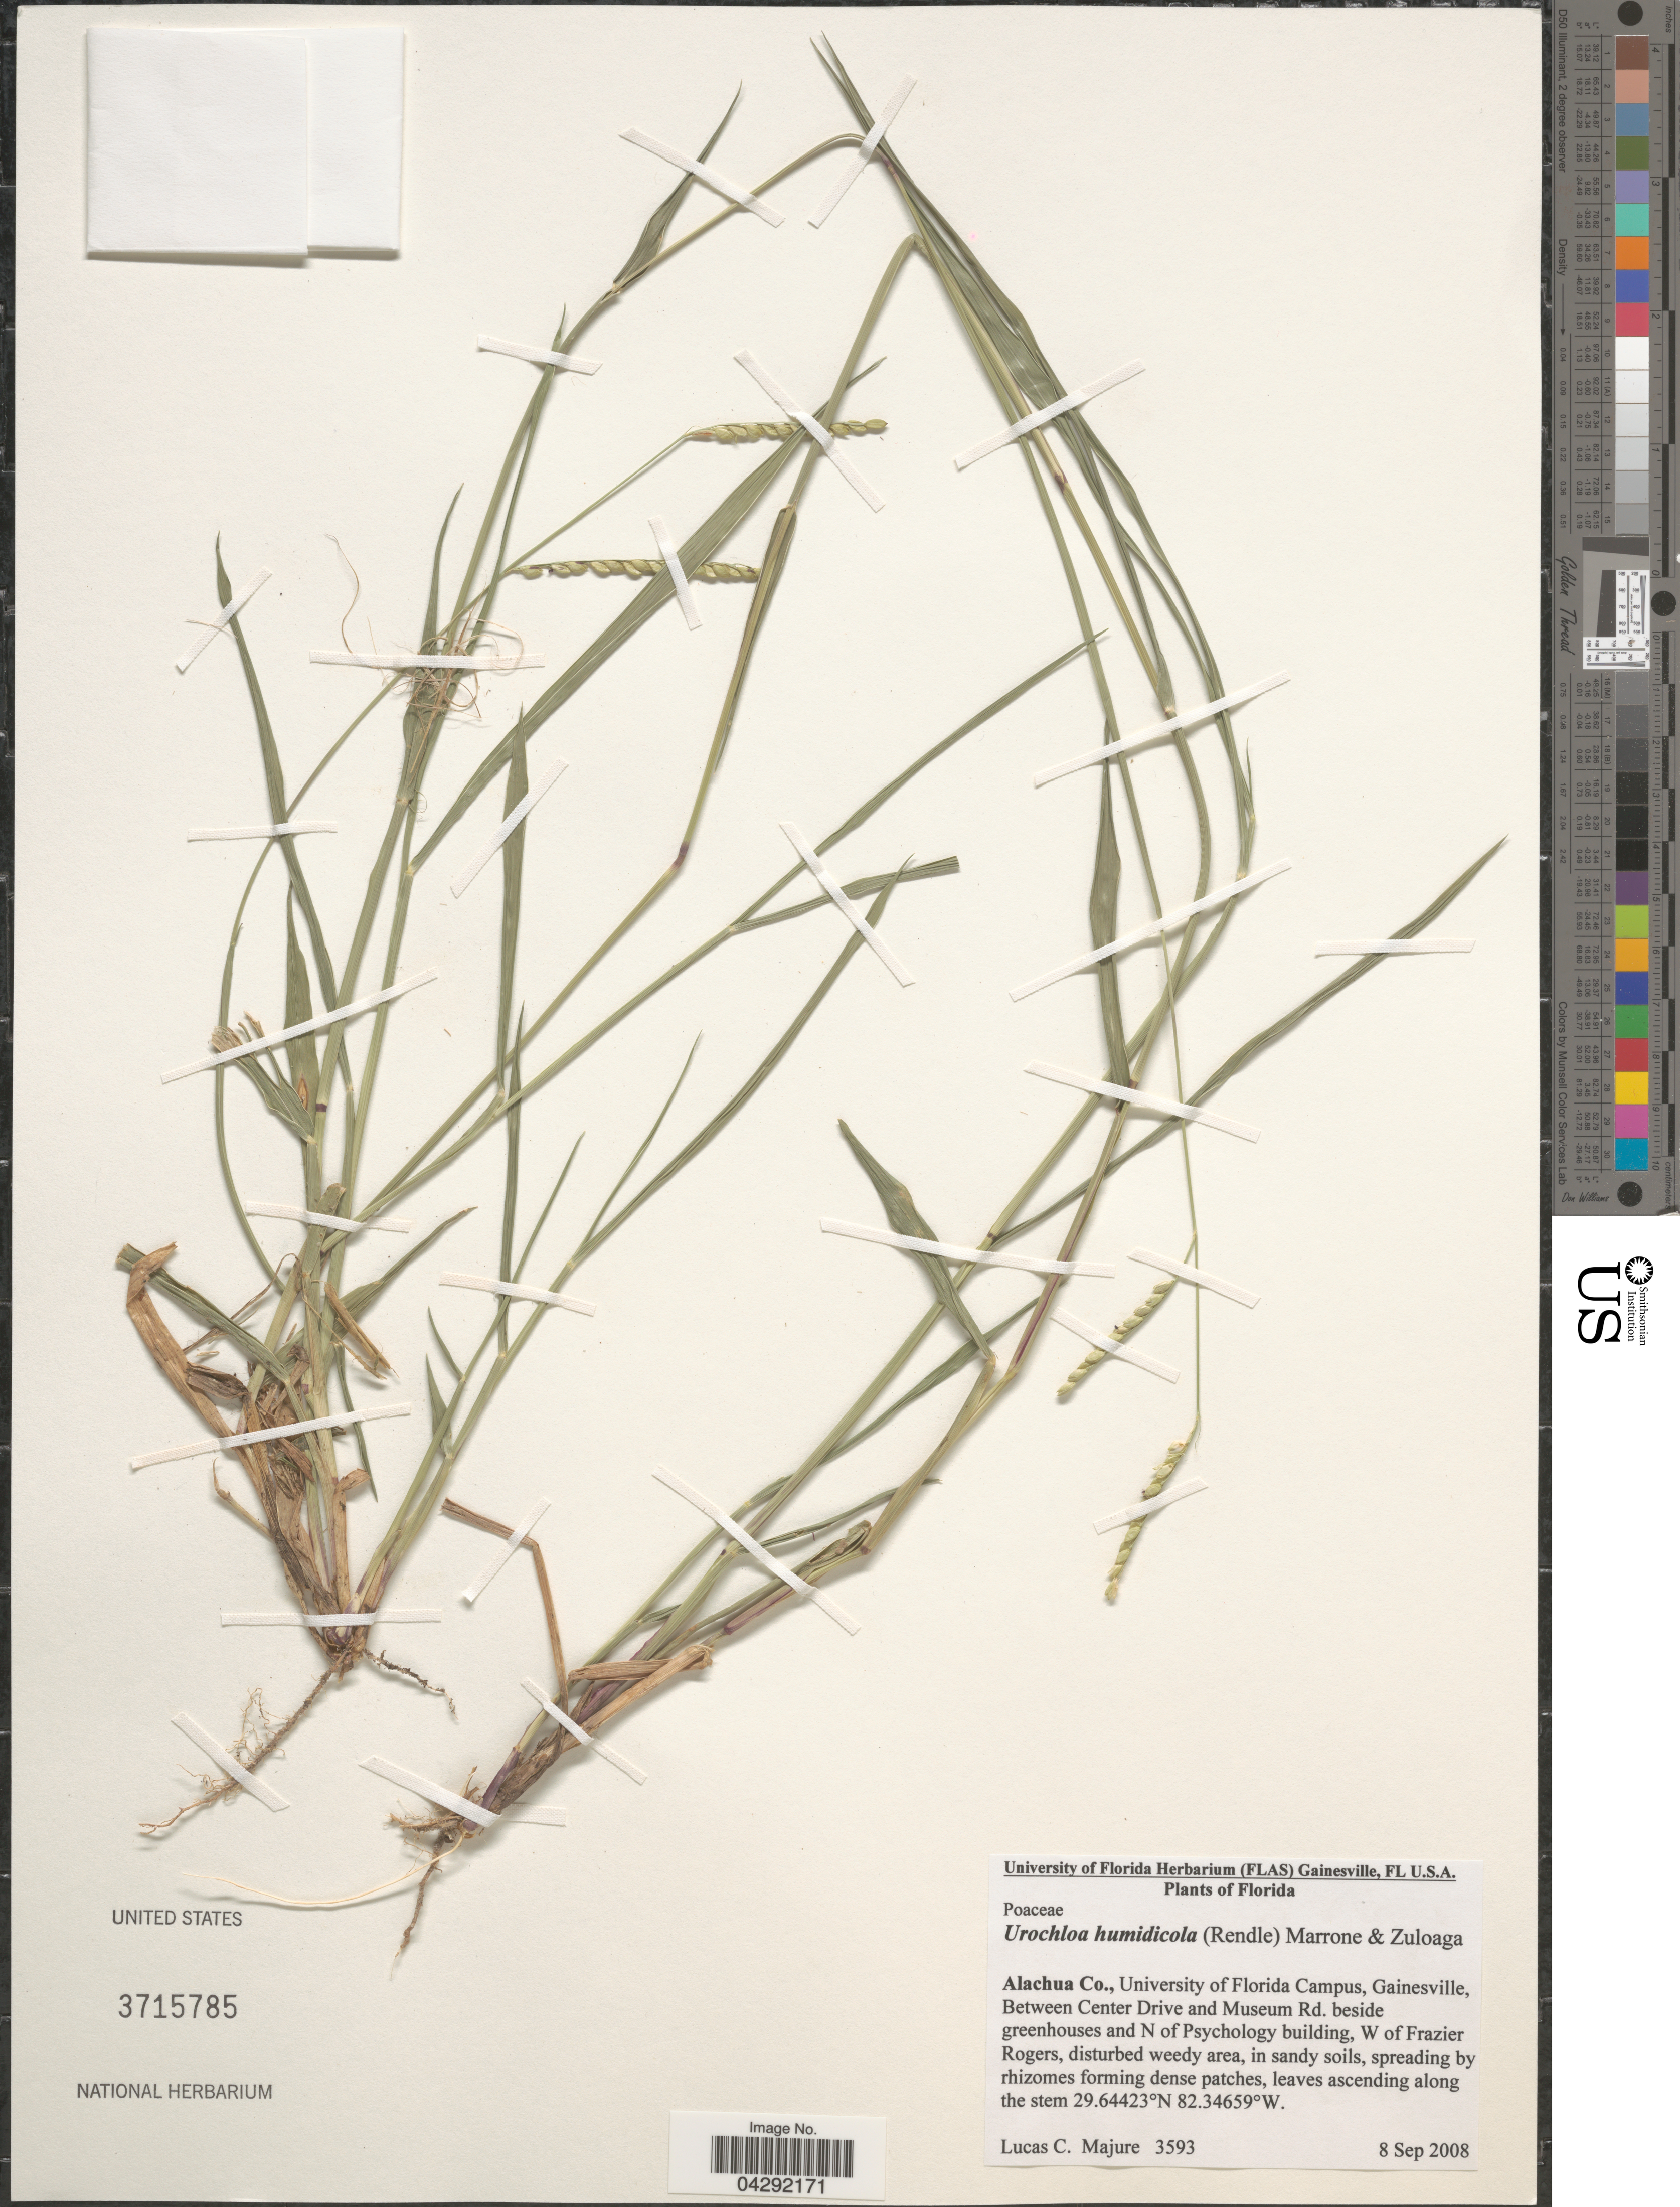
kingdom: Plantae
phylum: Tracheophyta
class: Liliopsida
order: Poales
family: Poaceae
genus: Urochloa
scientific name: Urochloa humidicola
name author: (Rendle) Morrone & Zuloaga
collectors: L. C. Majure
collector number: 3593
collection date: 2008-09-08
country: United States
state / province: Florida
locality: Alachua Co., University of Florida Campus, Gainesville, Between Center Drive and Museum Rd. beside greenhouses and N of Psychology building, W of Frazier Rogers.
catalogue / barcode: US 3715785